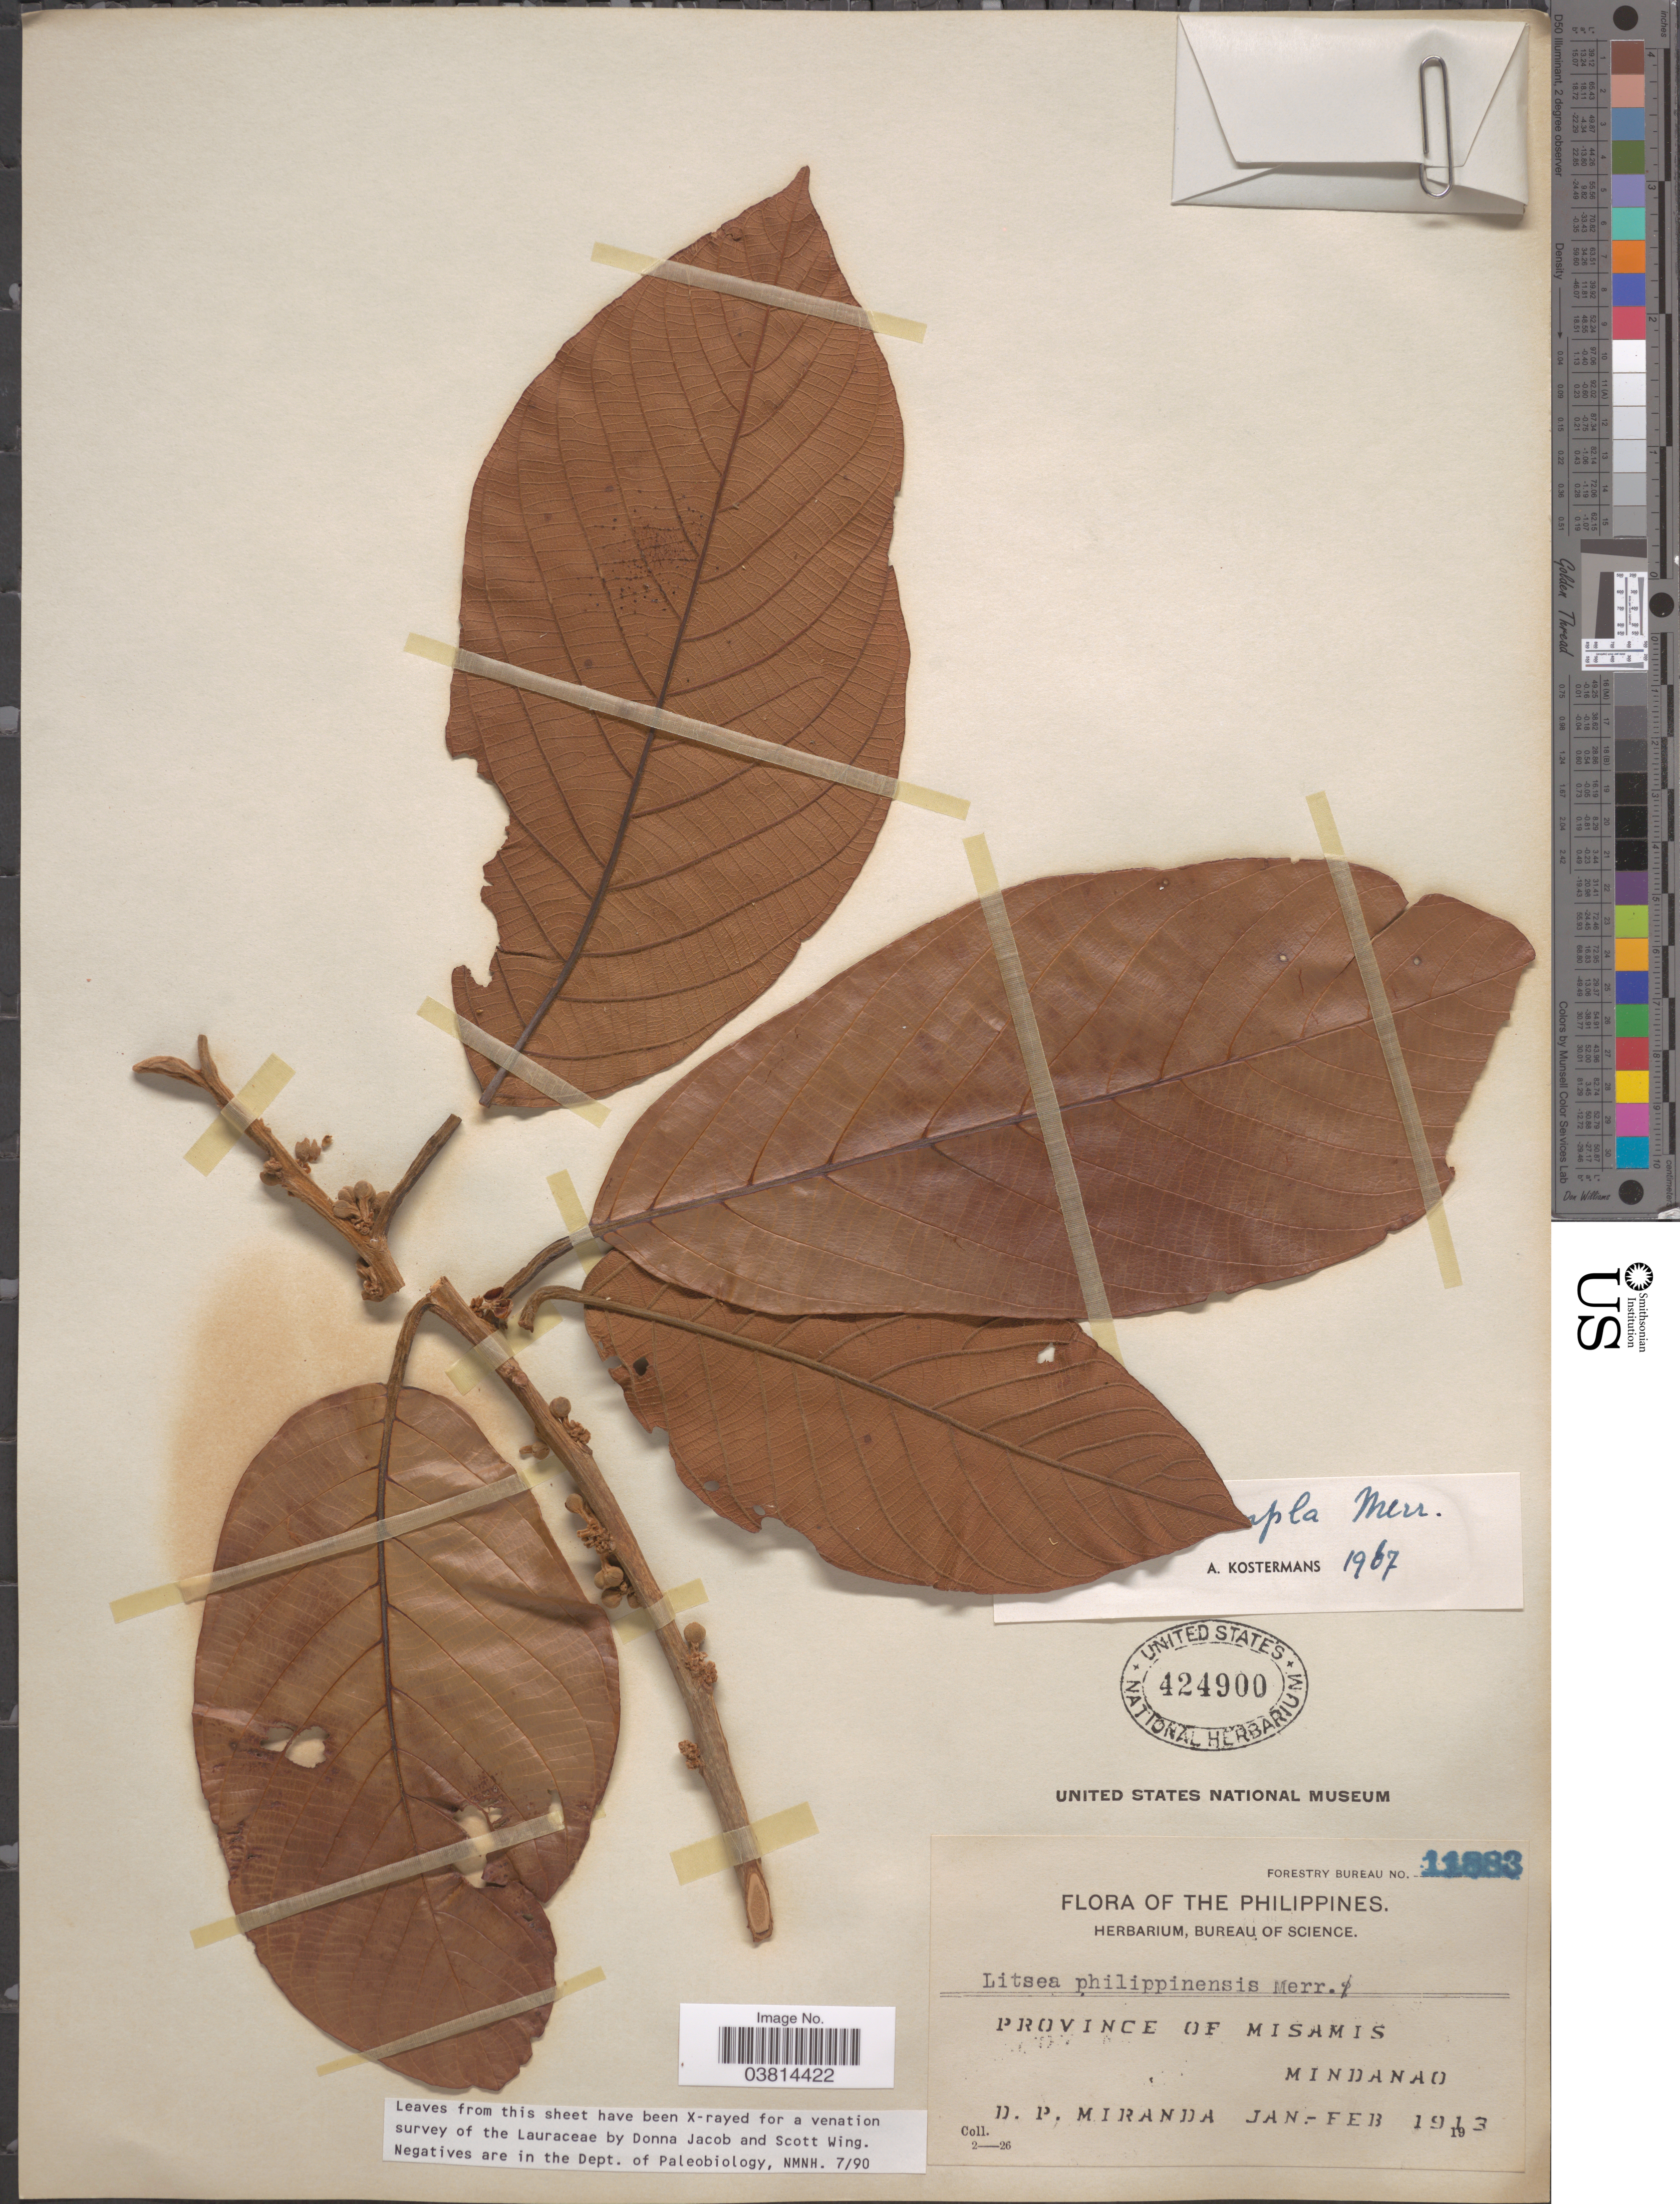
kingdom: Plantae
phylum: Tracheophyta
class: Magnoliopsida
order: Laurales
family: Lauraceae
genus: Litsea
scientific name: Litsea ampla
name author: Merr.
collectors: D. P. Miranda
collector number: Forestry Bureau 11883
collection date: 1913-01/1913-02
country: Philippines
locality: Province of Misamis. Mindanao.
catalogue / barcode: US 424900